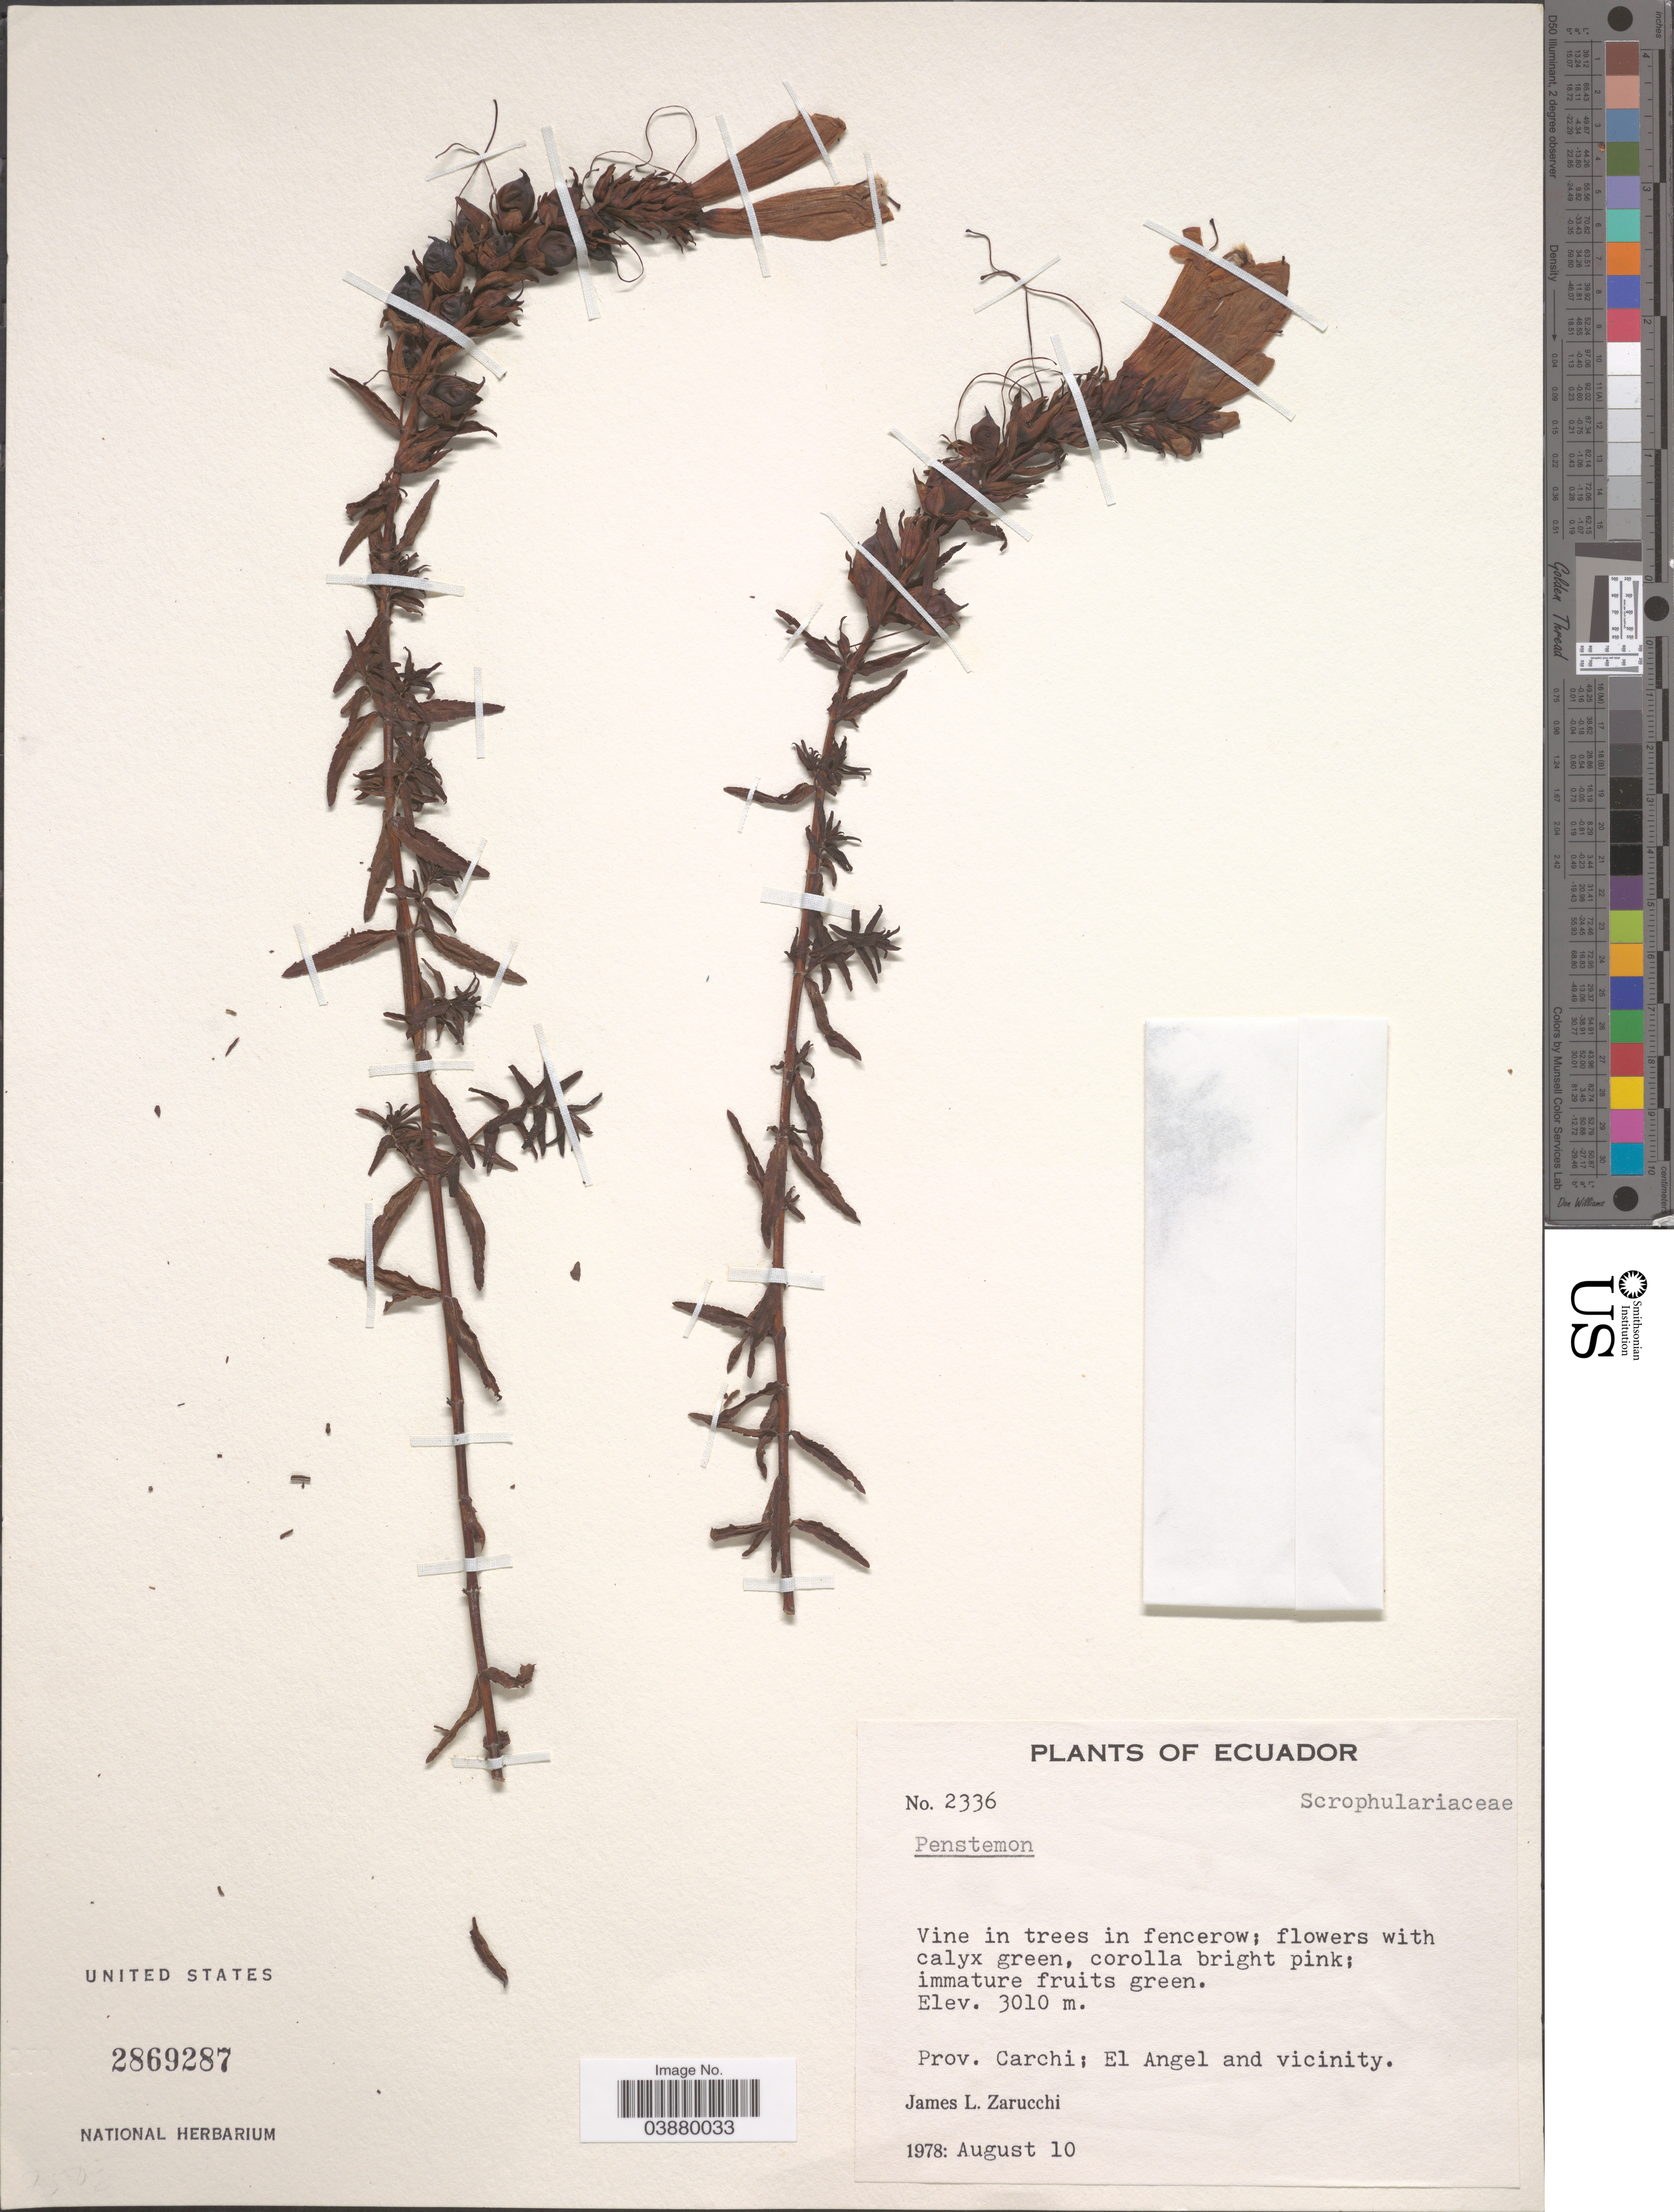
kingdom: Plantae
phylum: Tracheophyta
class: Magnoliopsida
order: Lamiales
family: Plantaginaceae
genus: Penstemon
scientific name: Penstemon sp.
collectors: J. L. Zarucchi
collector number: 2336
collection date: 1978-08-10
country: Ecuador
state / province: Carchi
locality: El Angel and vicinity.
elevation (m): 3010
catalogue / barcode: US 2869287